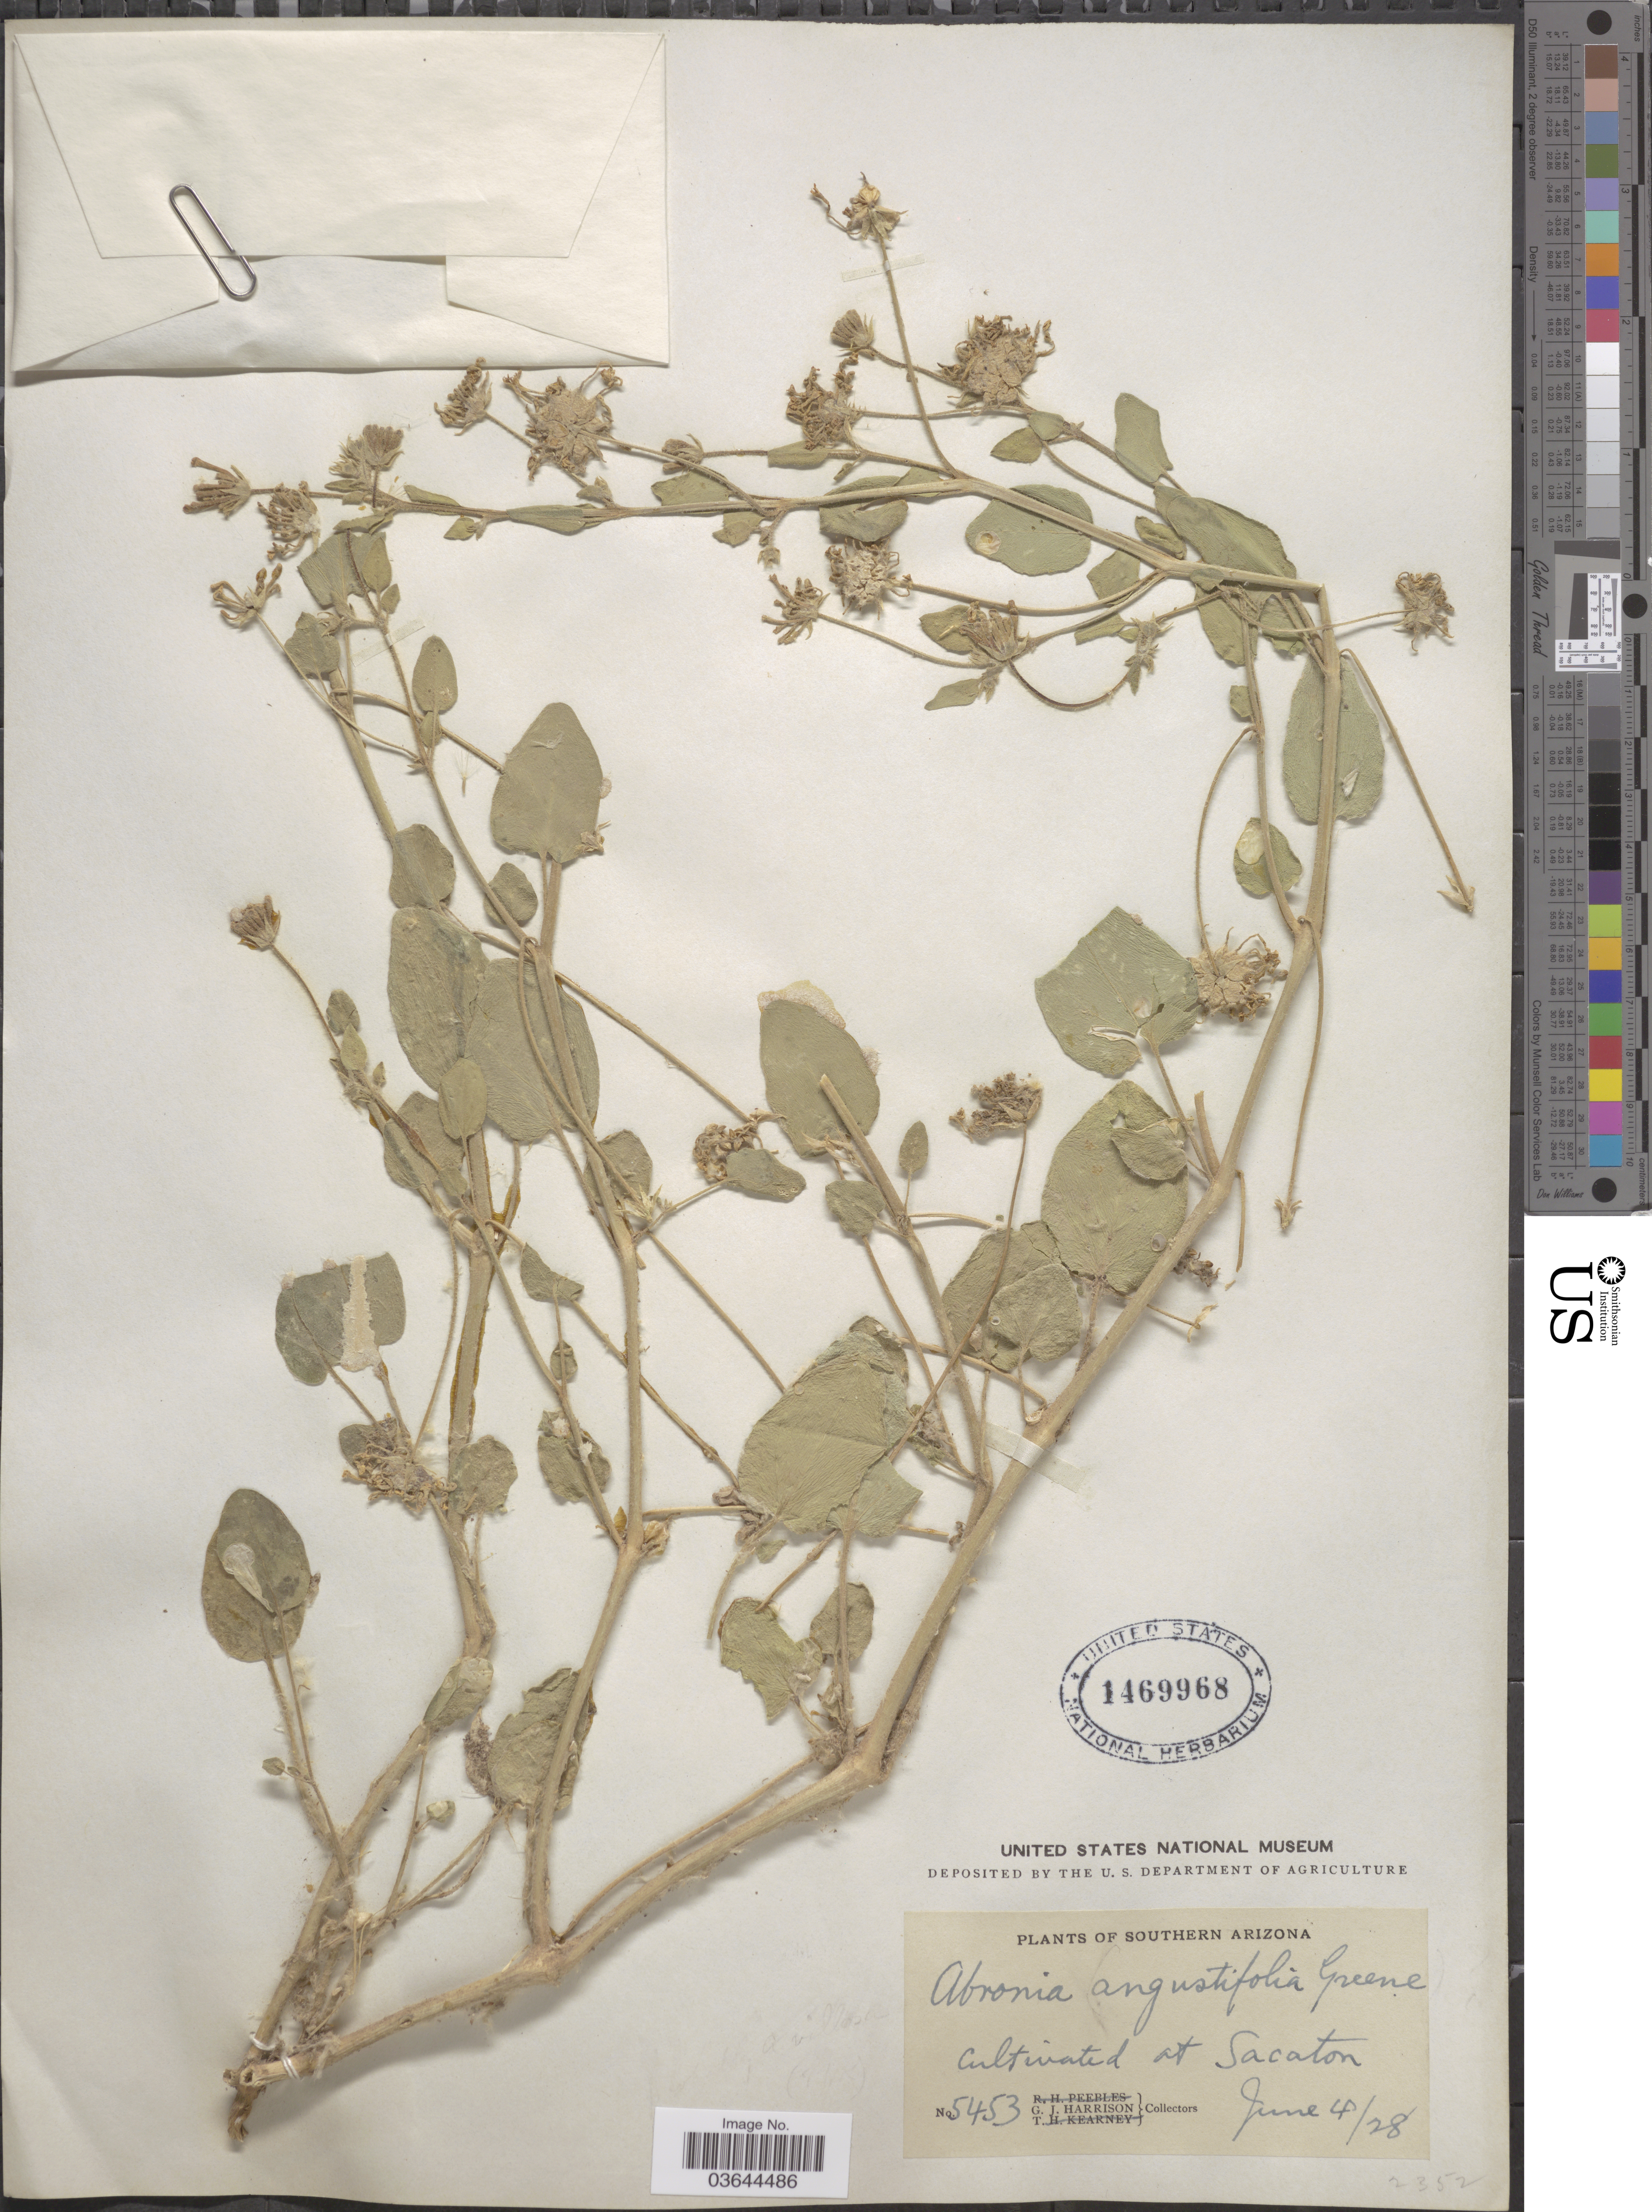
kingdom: Plantae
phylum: Tracheophyta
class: Magnoliopsida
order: Caryophyllales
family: Nyctaginaceae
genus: Abronia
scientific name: Abronia angustifolia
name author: Greene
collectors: G. J. Harrison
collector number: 5453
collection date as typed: Transcribed d/m/y: 4/6/28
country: United States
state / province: Arizona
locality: Southern Arizona. Cultivated at Sacaton.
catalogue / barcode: US 1469968